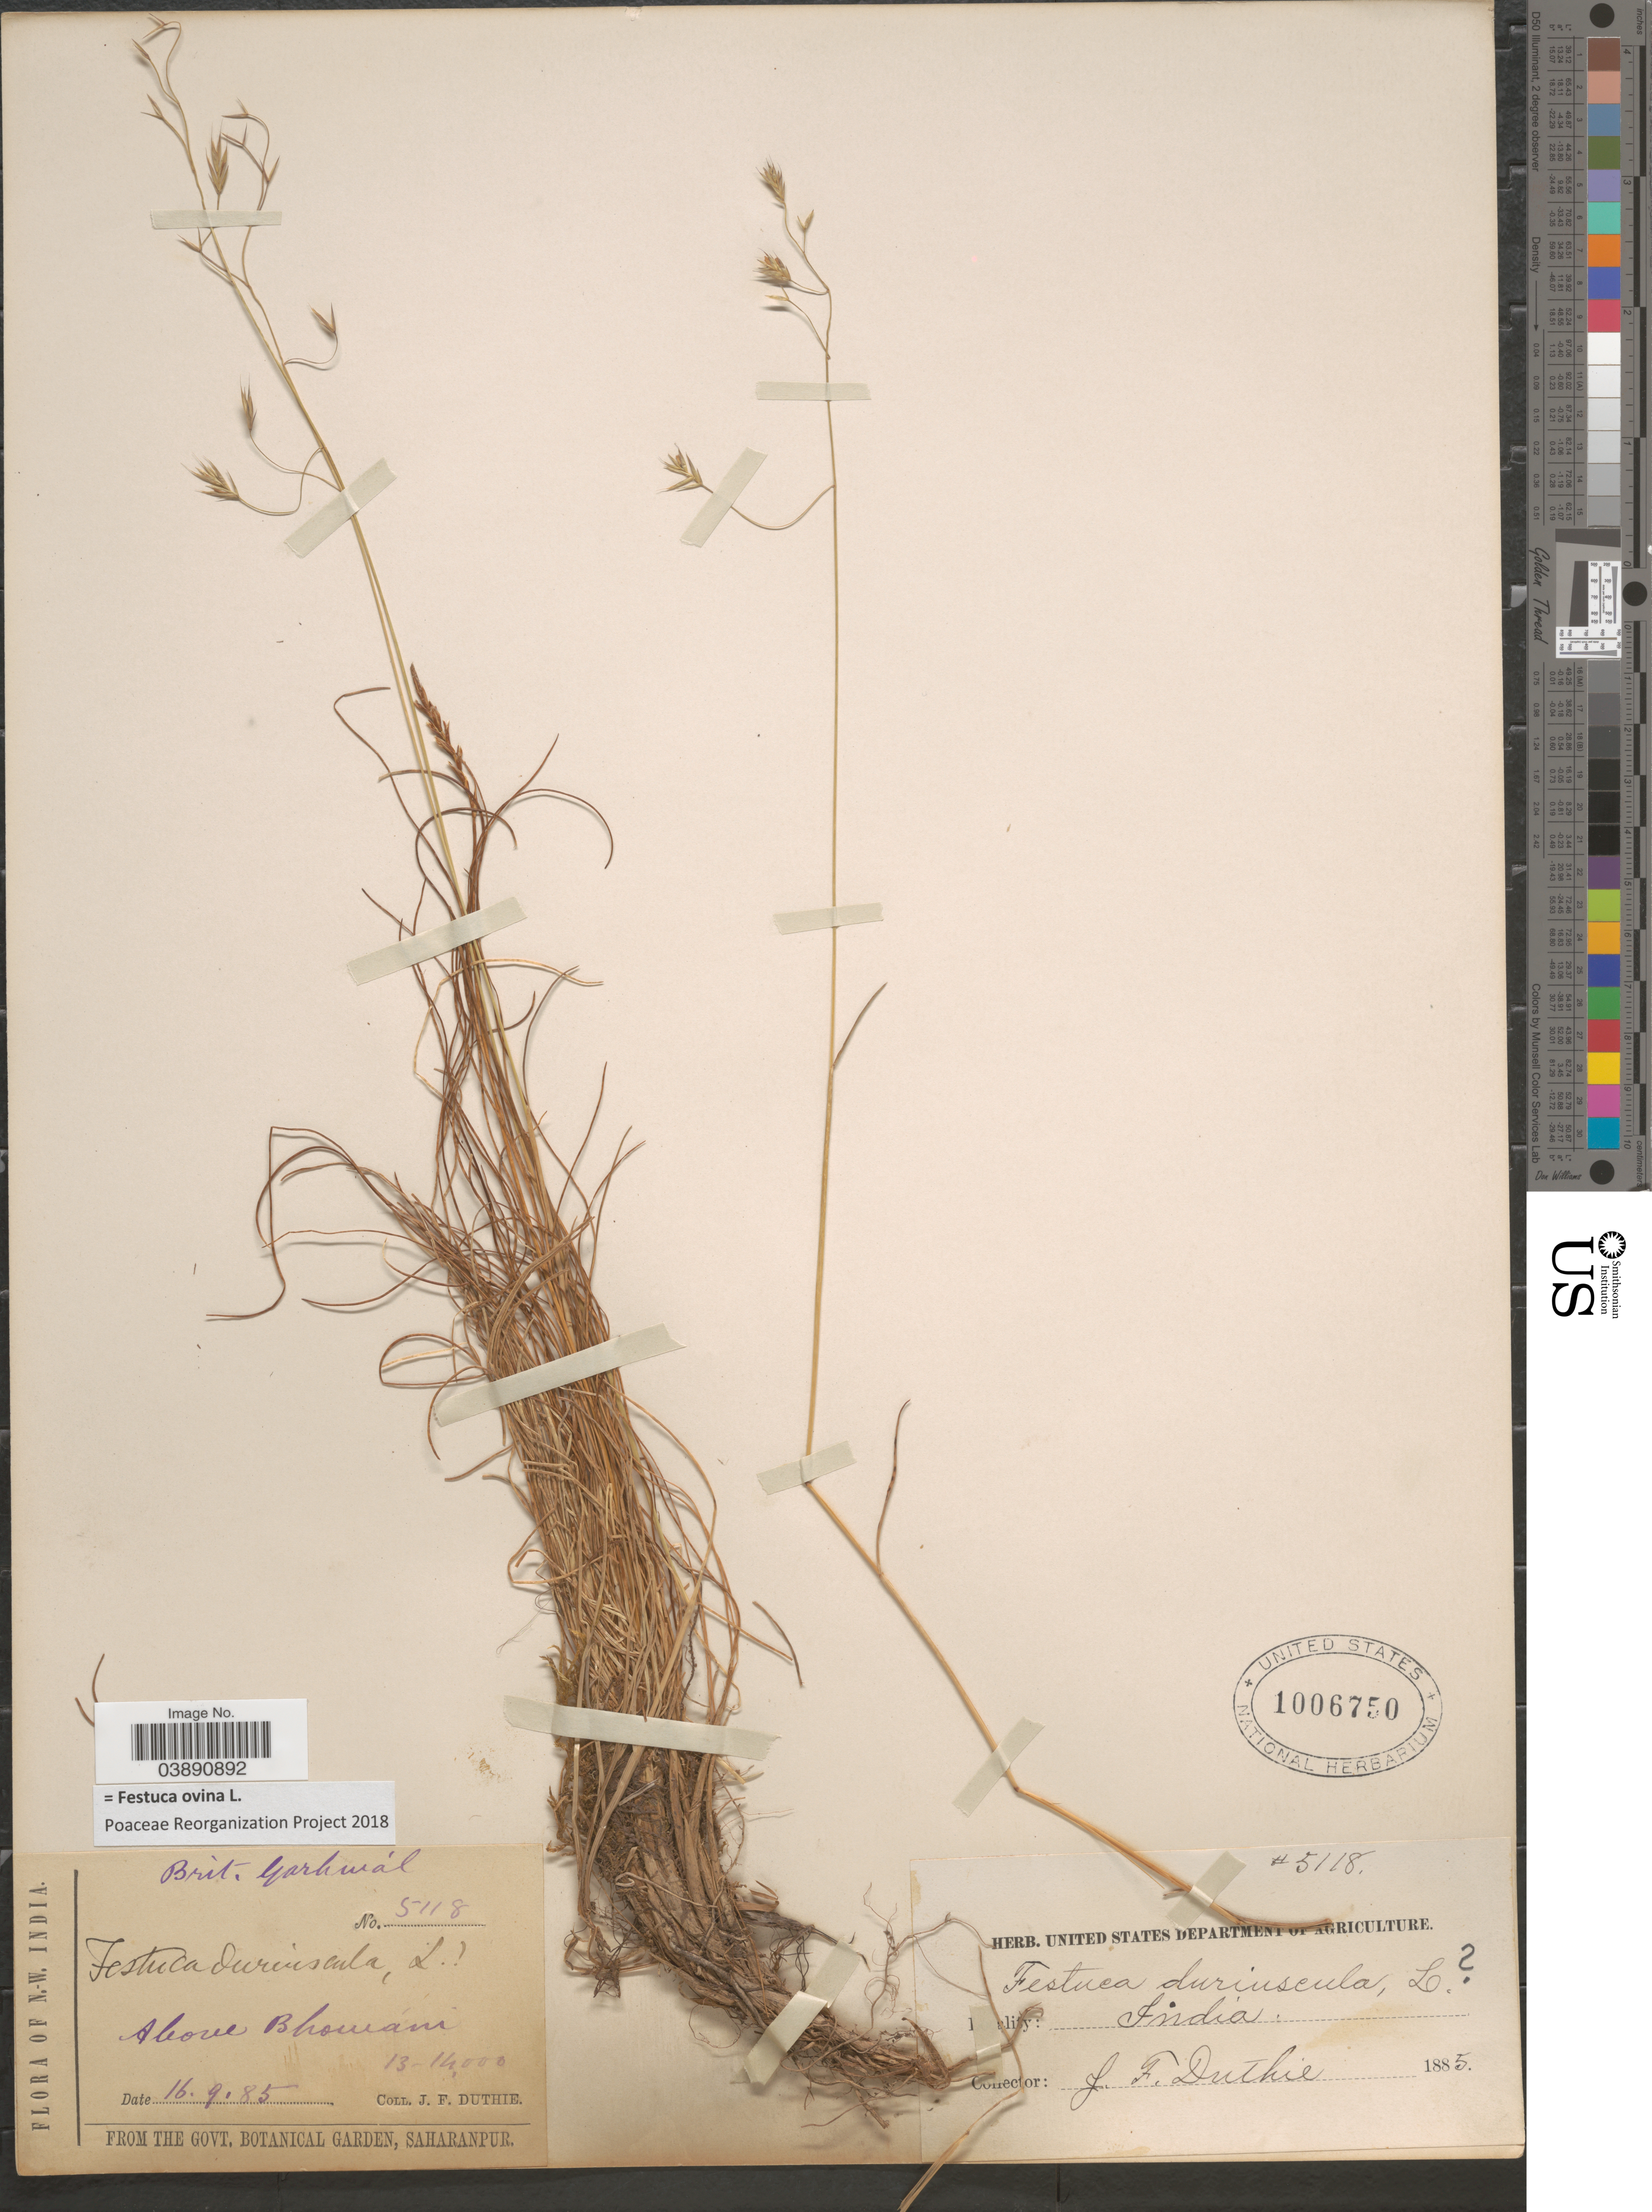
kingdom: Plantae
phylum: Tracheophyta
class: Liliopsida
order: Poales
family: Poaceae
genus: Festuca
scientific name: Festuca ovina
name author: L.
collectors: J. F. Duthie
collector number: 5118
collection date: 1885-09-16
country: India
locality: N.-W. India. Brit. Garhwál. Above Bhowáni.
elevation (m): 4267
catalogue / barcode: US 1006750